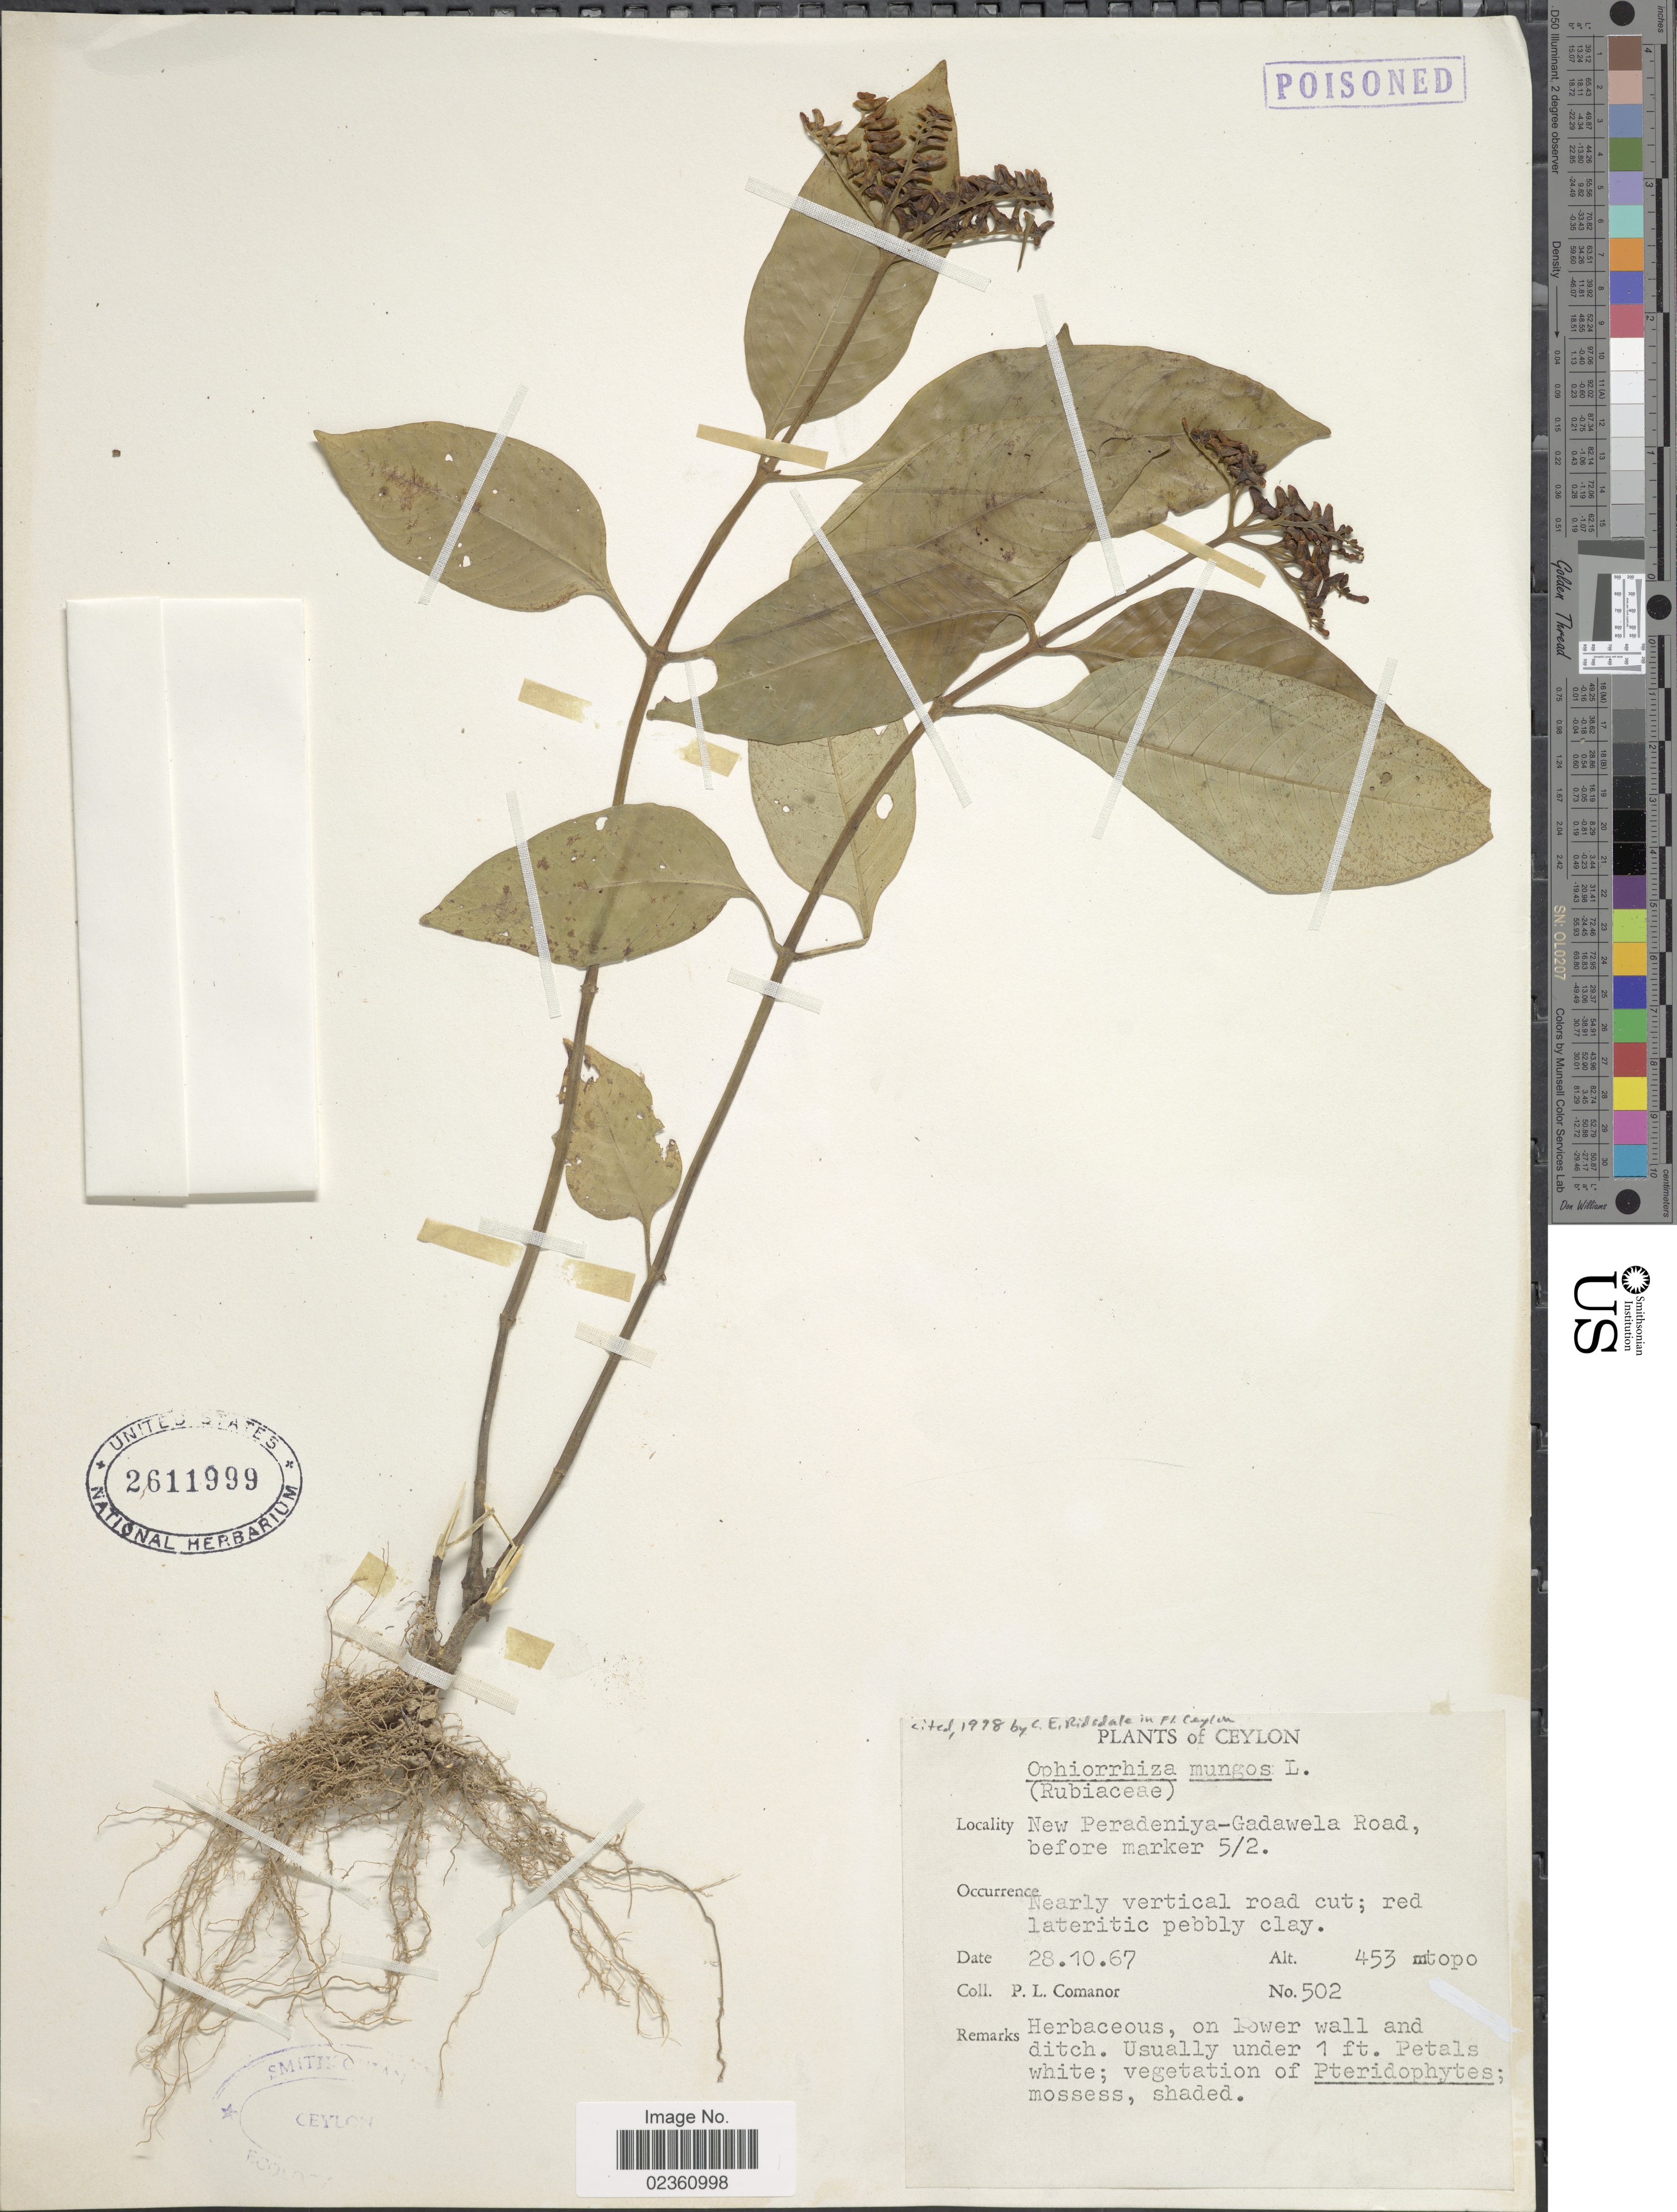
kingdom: Plantae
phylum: Tracheophyta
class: Magnoliopsida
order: Gentianales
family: Rubiaceae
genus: Ophiorrhiza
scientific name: Ophiorrhiza mungos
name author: L.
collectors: P. Comanor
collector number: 502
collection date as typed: Transcribed d/m/y: 28/10/67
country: Sri Lanka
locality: Ceylon, New Peradeniya-Gadawela Road, before marker 5/2, Nearly vertical road cut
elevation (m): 453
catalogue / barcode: US 2611999